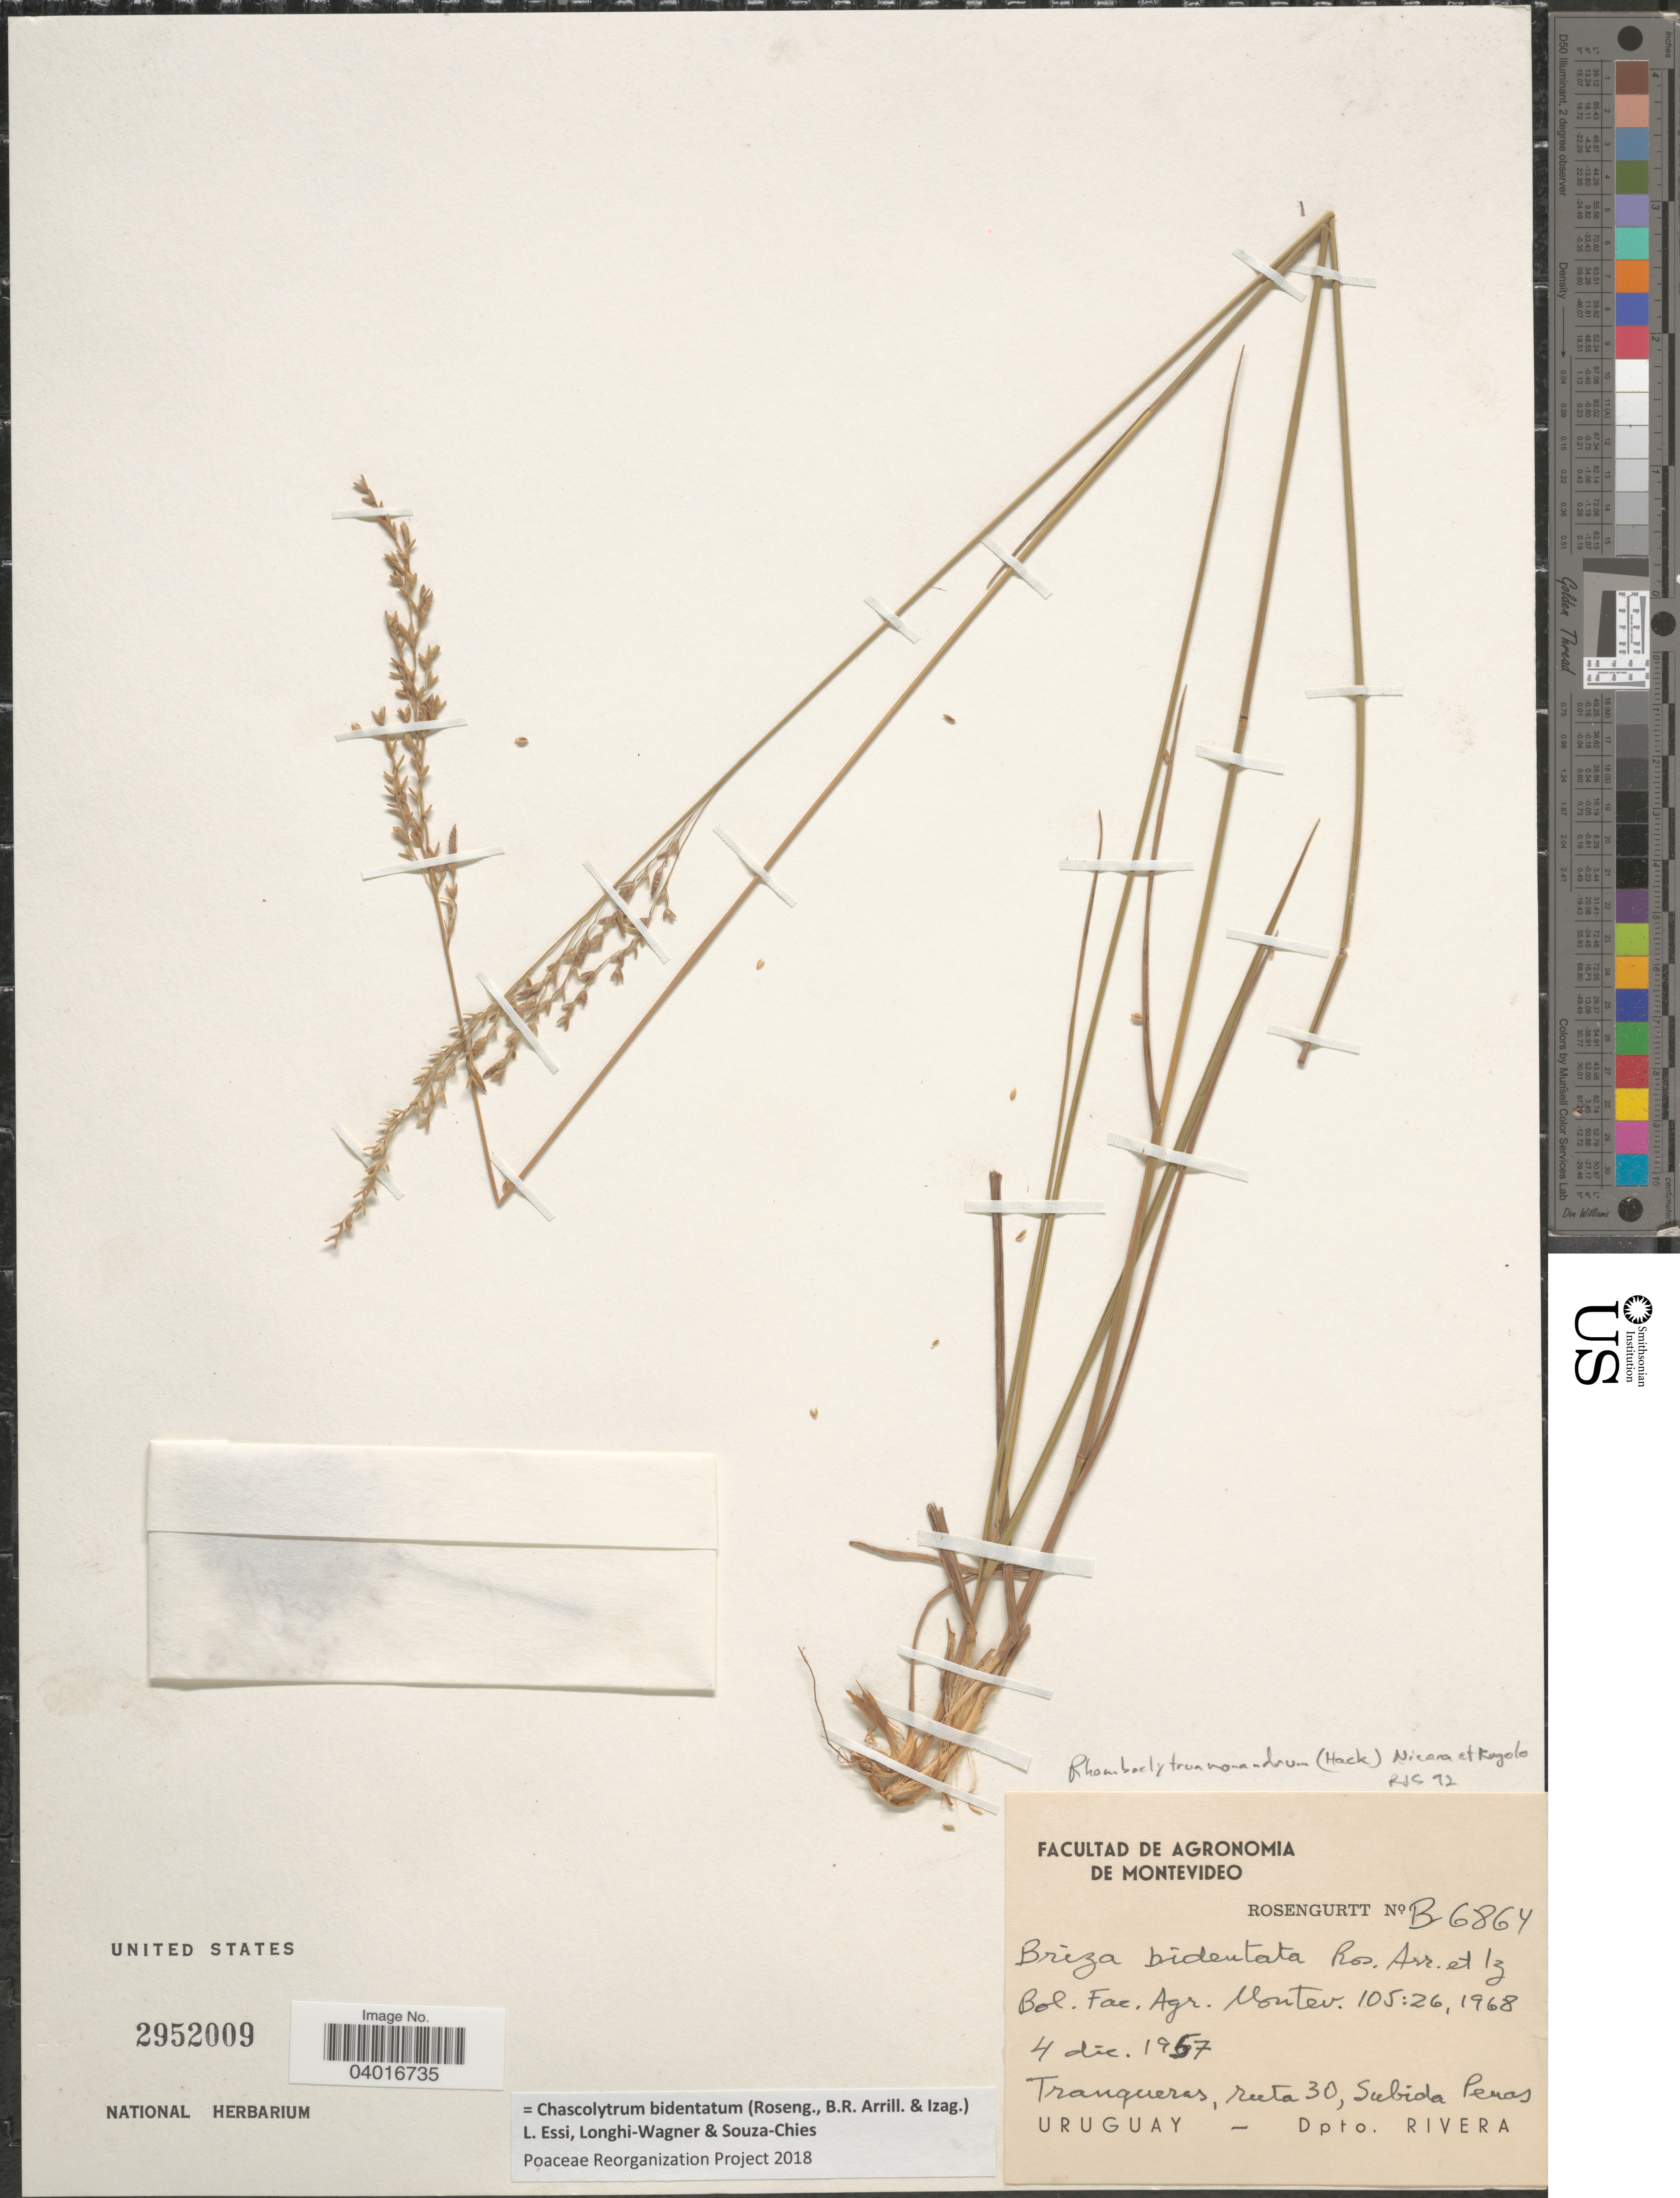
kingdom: Plantae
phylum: Tracheophyta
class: Liliopsida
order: Poales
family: Poaceae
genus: Chascolytrum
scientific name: Chascolytrum bidentatum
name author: (Roseng. et al.) L. Essi et al.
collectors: Rosengurtt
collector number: B-6864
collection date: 1957-12-04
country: Uruguay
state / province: Rivera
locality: Tranqueras, ruta 30, Subida Peras. Dpto. Rivera.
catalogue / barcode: US 2952009